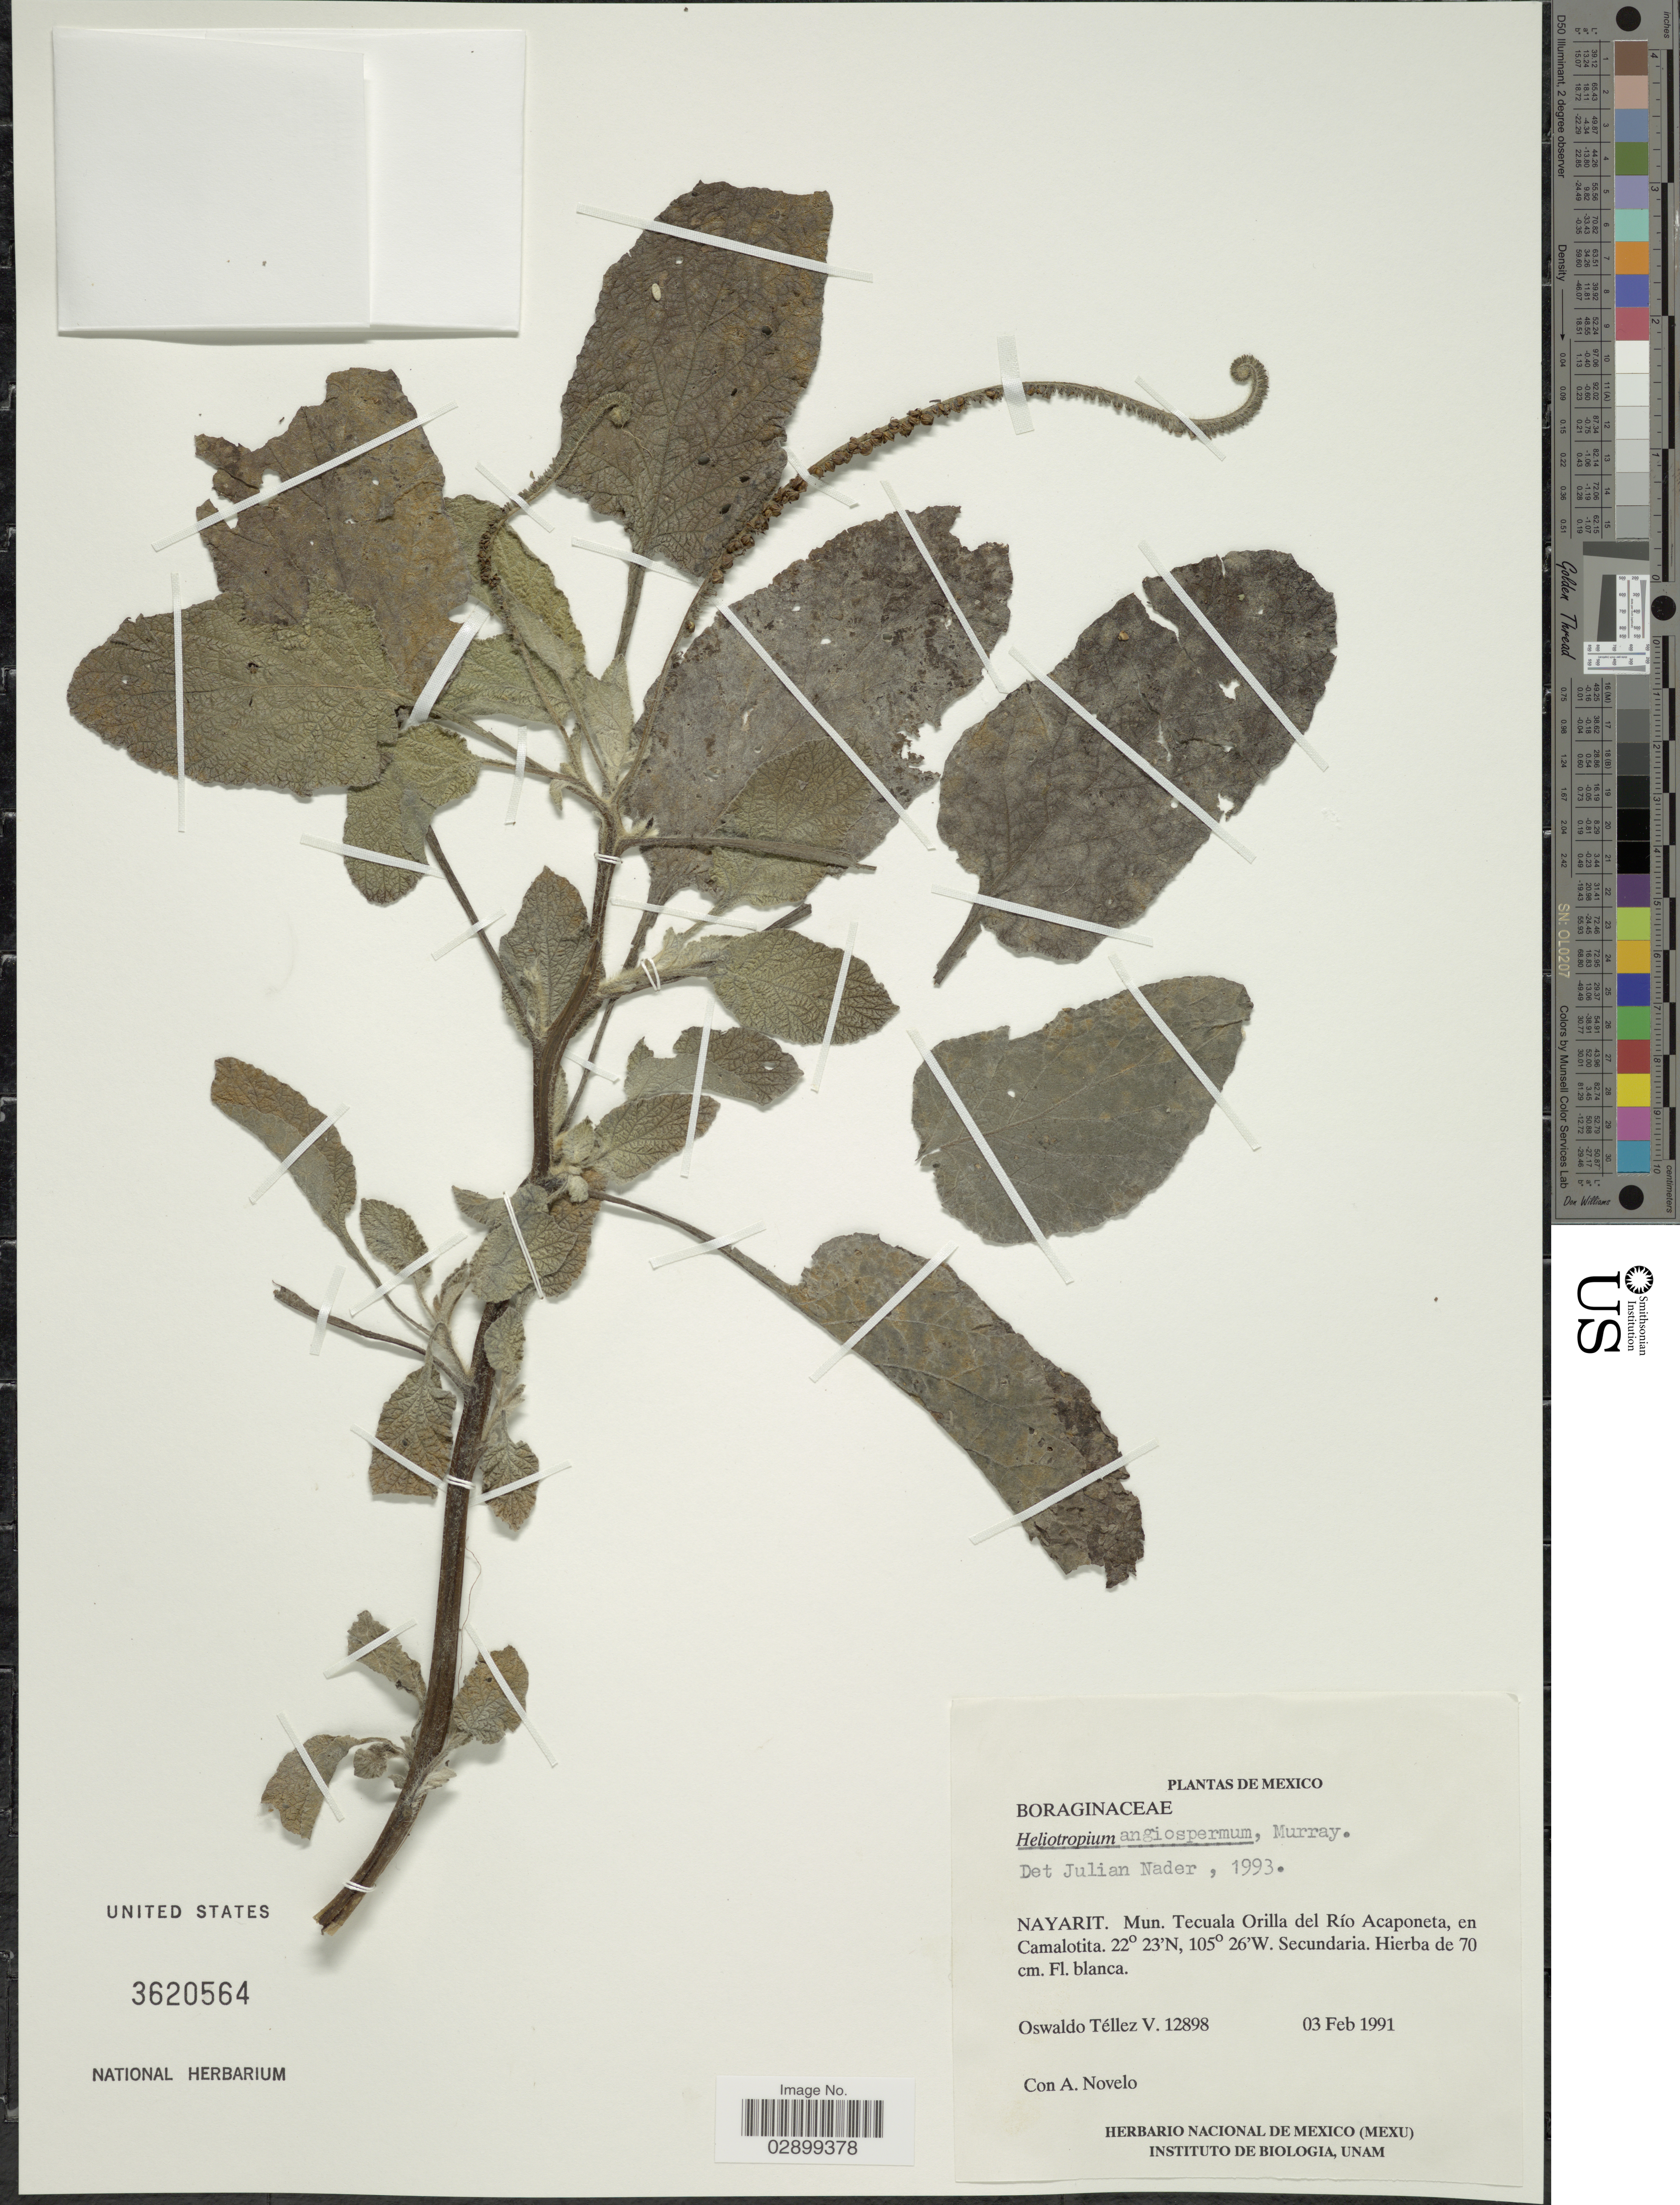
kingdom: Plantae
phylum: Tracheophyta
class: Magnoliopsida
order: Boraginales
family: Heliotropiaceae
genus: Heliotropium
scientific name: Heliotropium angiospermum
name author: Murray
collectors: O. Téllez V. & A. Novelo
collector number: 12898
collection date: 1991-02-03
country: Mexico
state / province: Nayarit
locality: Mun. Tecuala Orilla del Río Acaponeta, en Camalotita.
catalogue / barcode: US 3620564